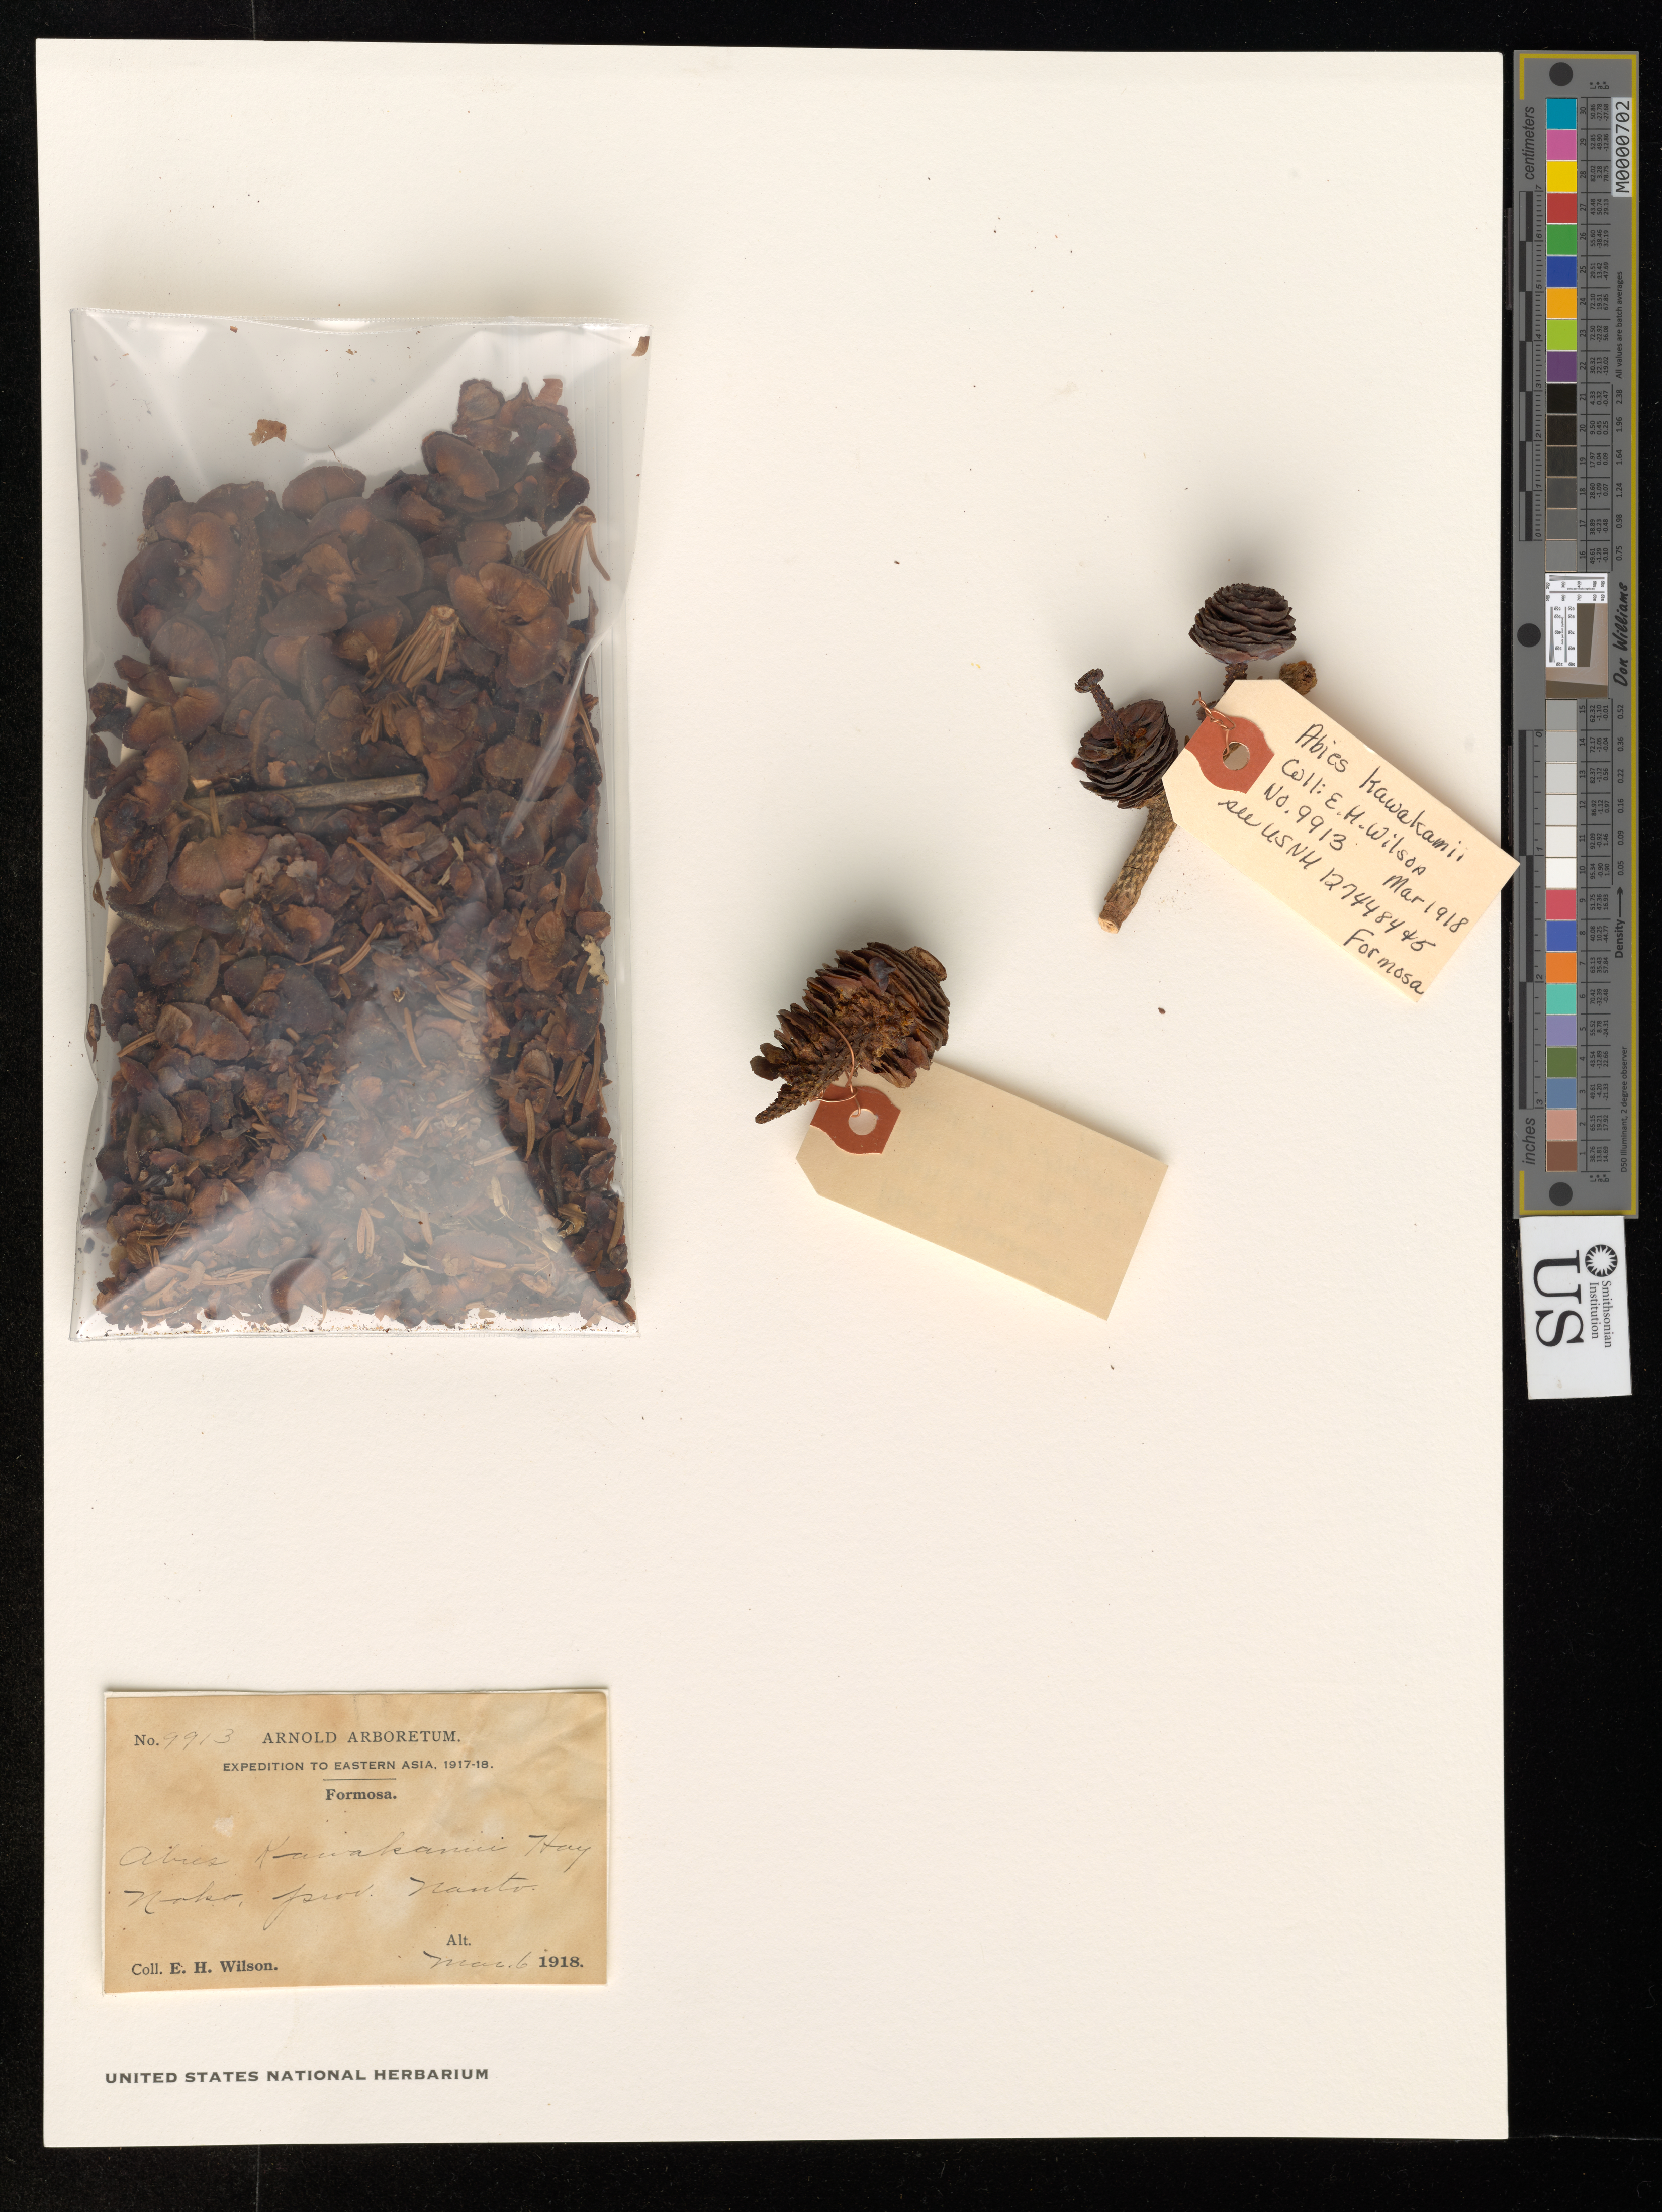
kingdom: Plantae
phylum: Tracheophyta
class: Pinopsida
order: Pinales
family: Pinaceae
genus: Abies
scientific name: Abies kawakamii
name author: (Hayata) T. Itô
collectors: E. Wilson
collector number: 9913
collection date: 1918-03-05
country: Taiwan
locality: Noko, prov. Nanto, Formosa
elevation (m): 3000